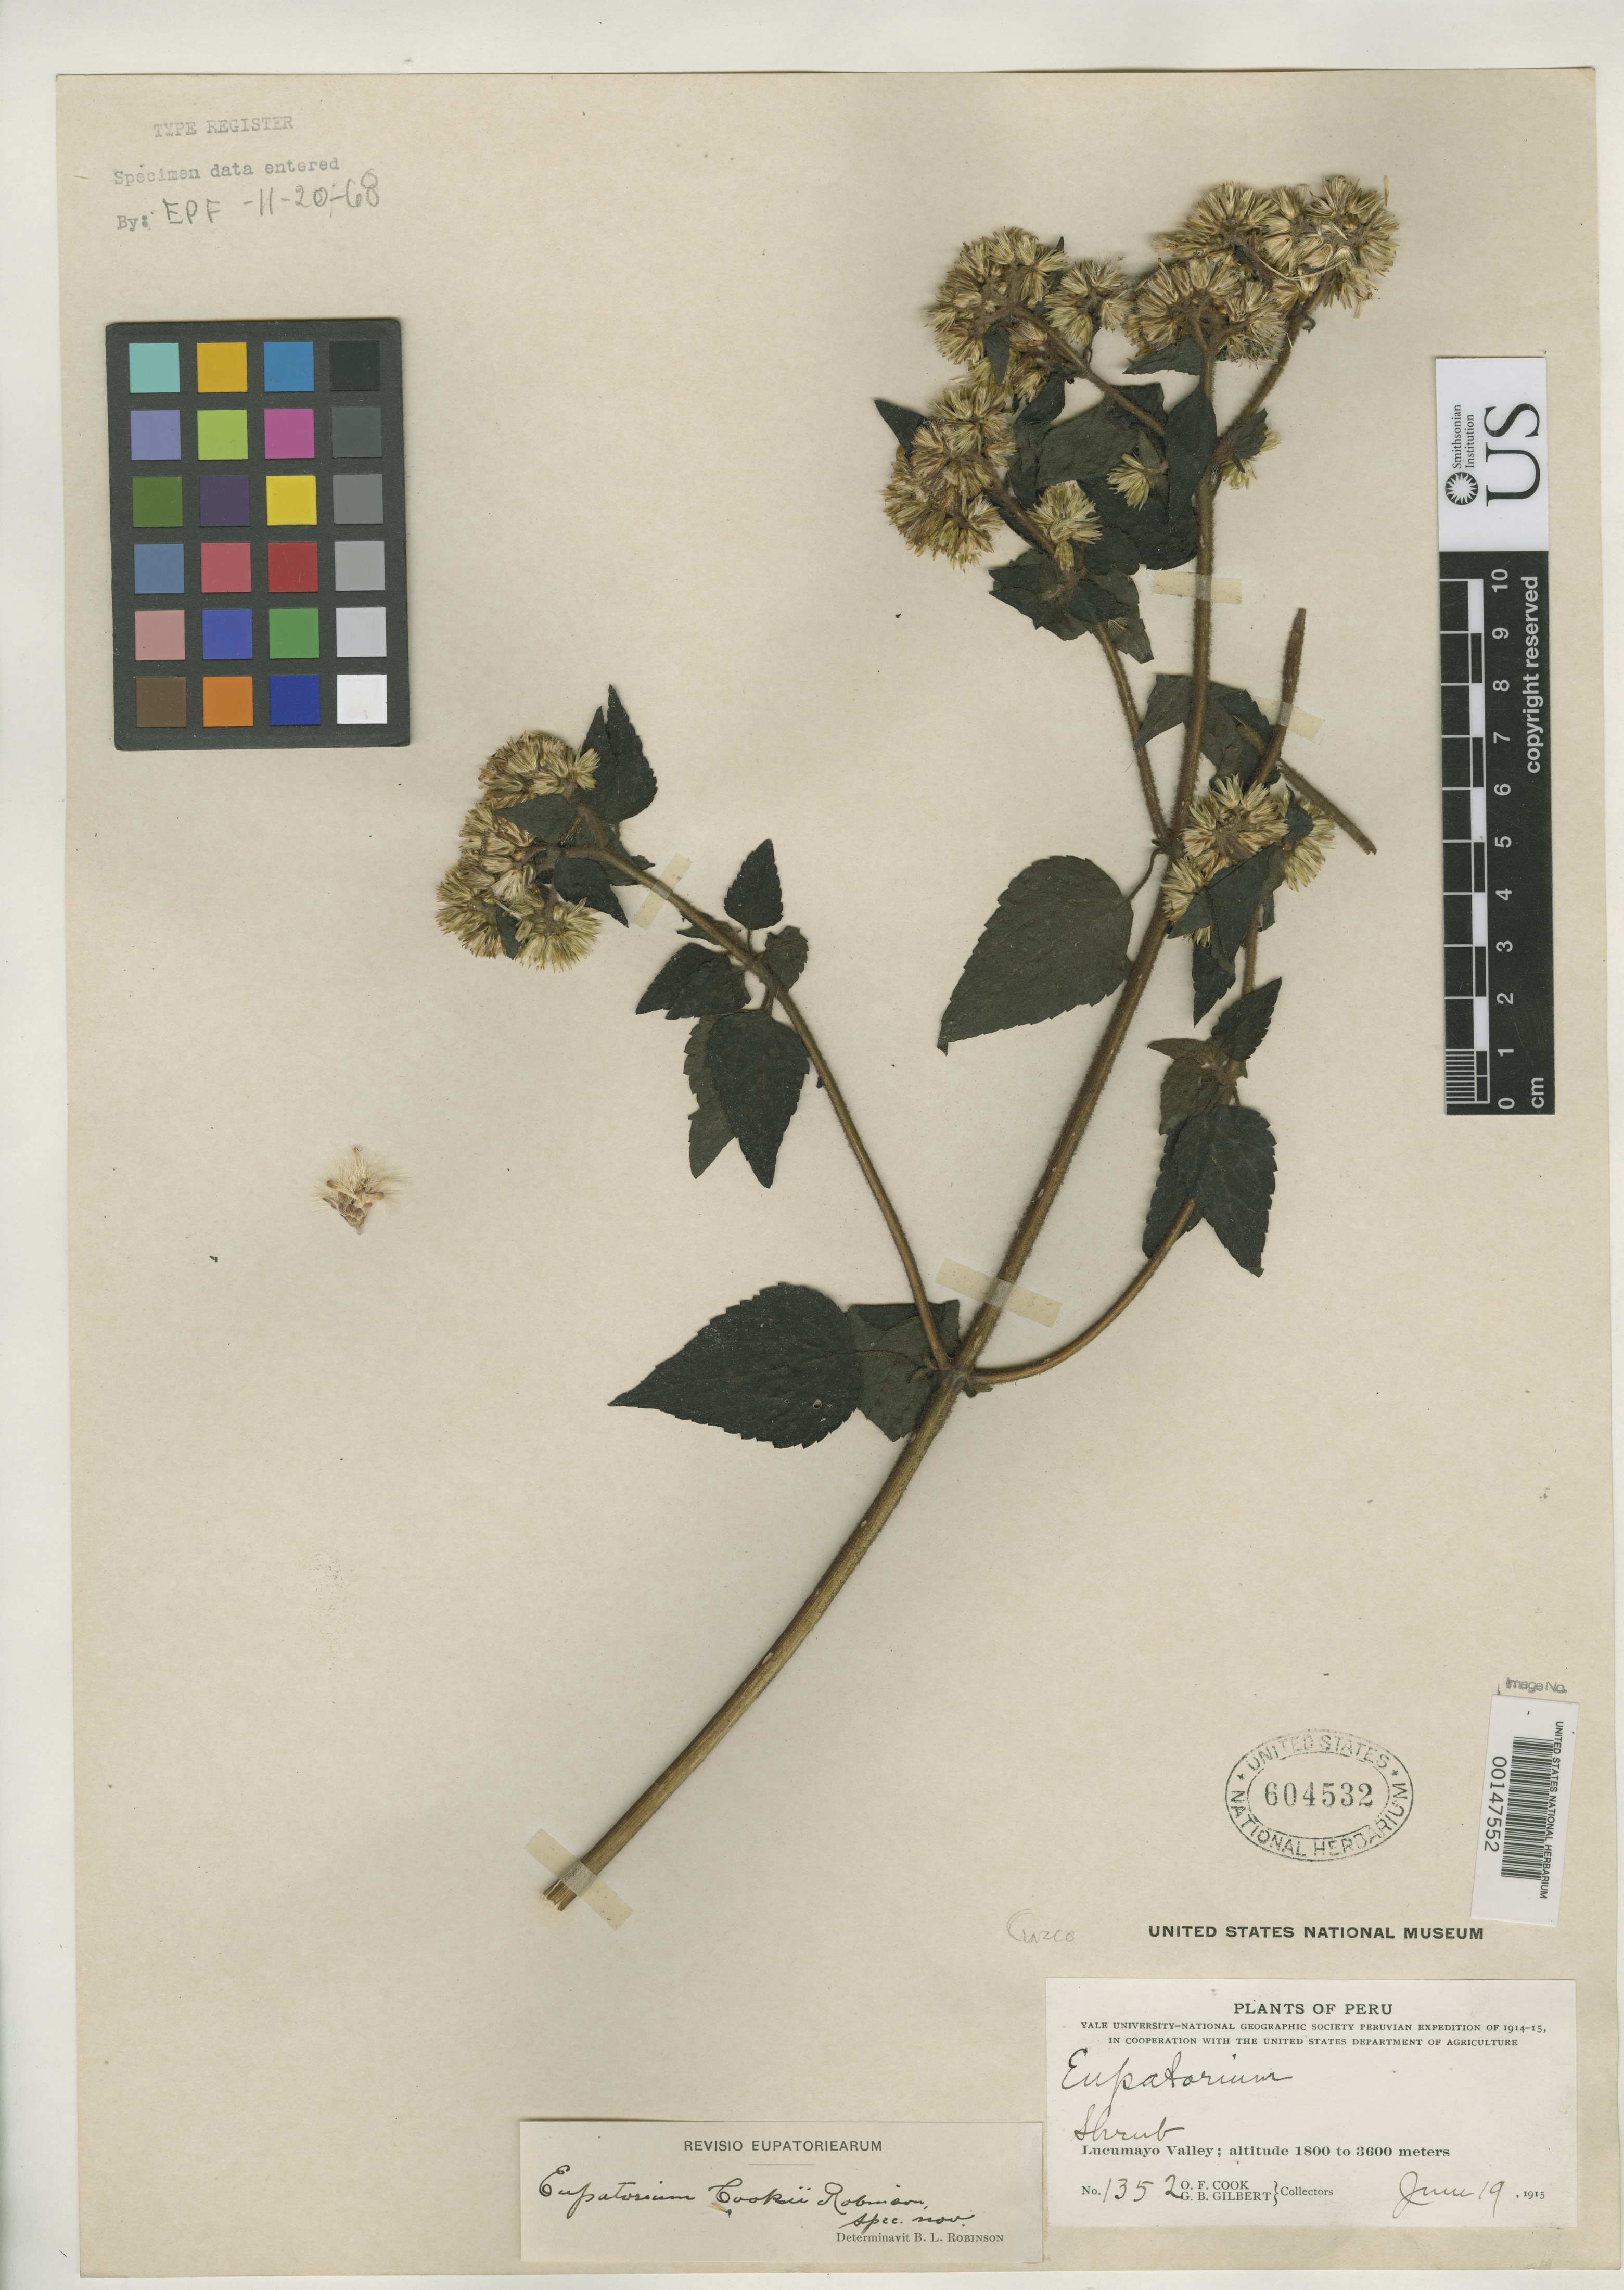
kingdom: Plantae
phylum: Tracheophyta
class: Magnoliopsida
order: Asterales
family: Asteraceae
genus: Eupatorium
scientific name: Eupatorium cookii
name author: B.L. Rob.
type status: Holotype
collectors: O. F. Cook & G. B. Gilbert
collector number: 1352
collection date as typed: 19 Jun 1915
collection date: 1915-06-19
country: Peru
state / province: Cusco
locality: Lucumayo Valley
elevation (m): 1800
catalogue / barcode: US 604532